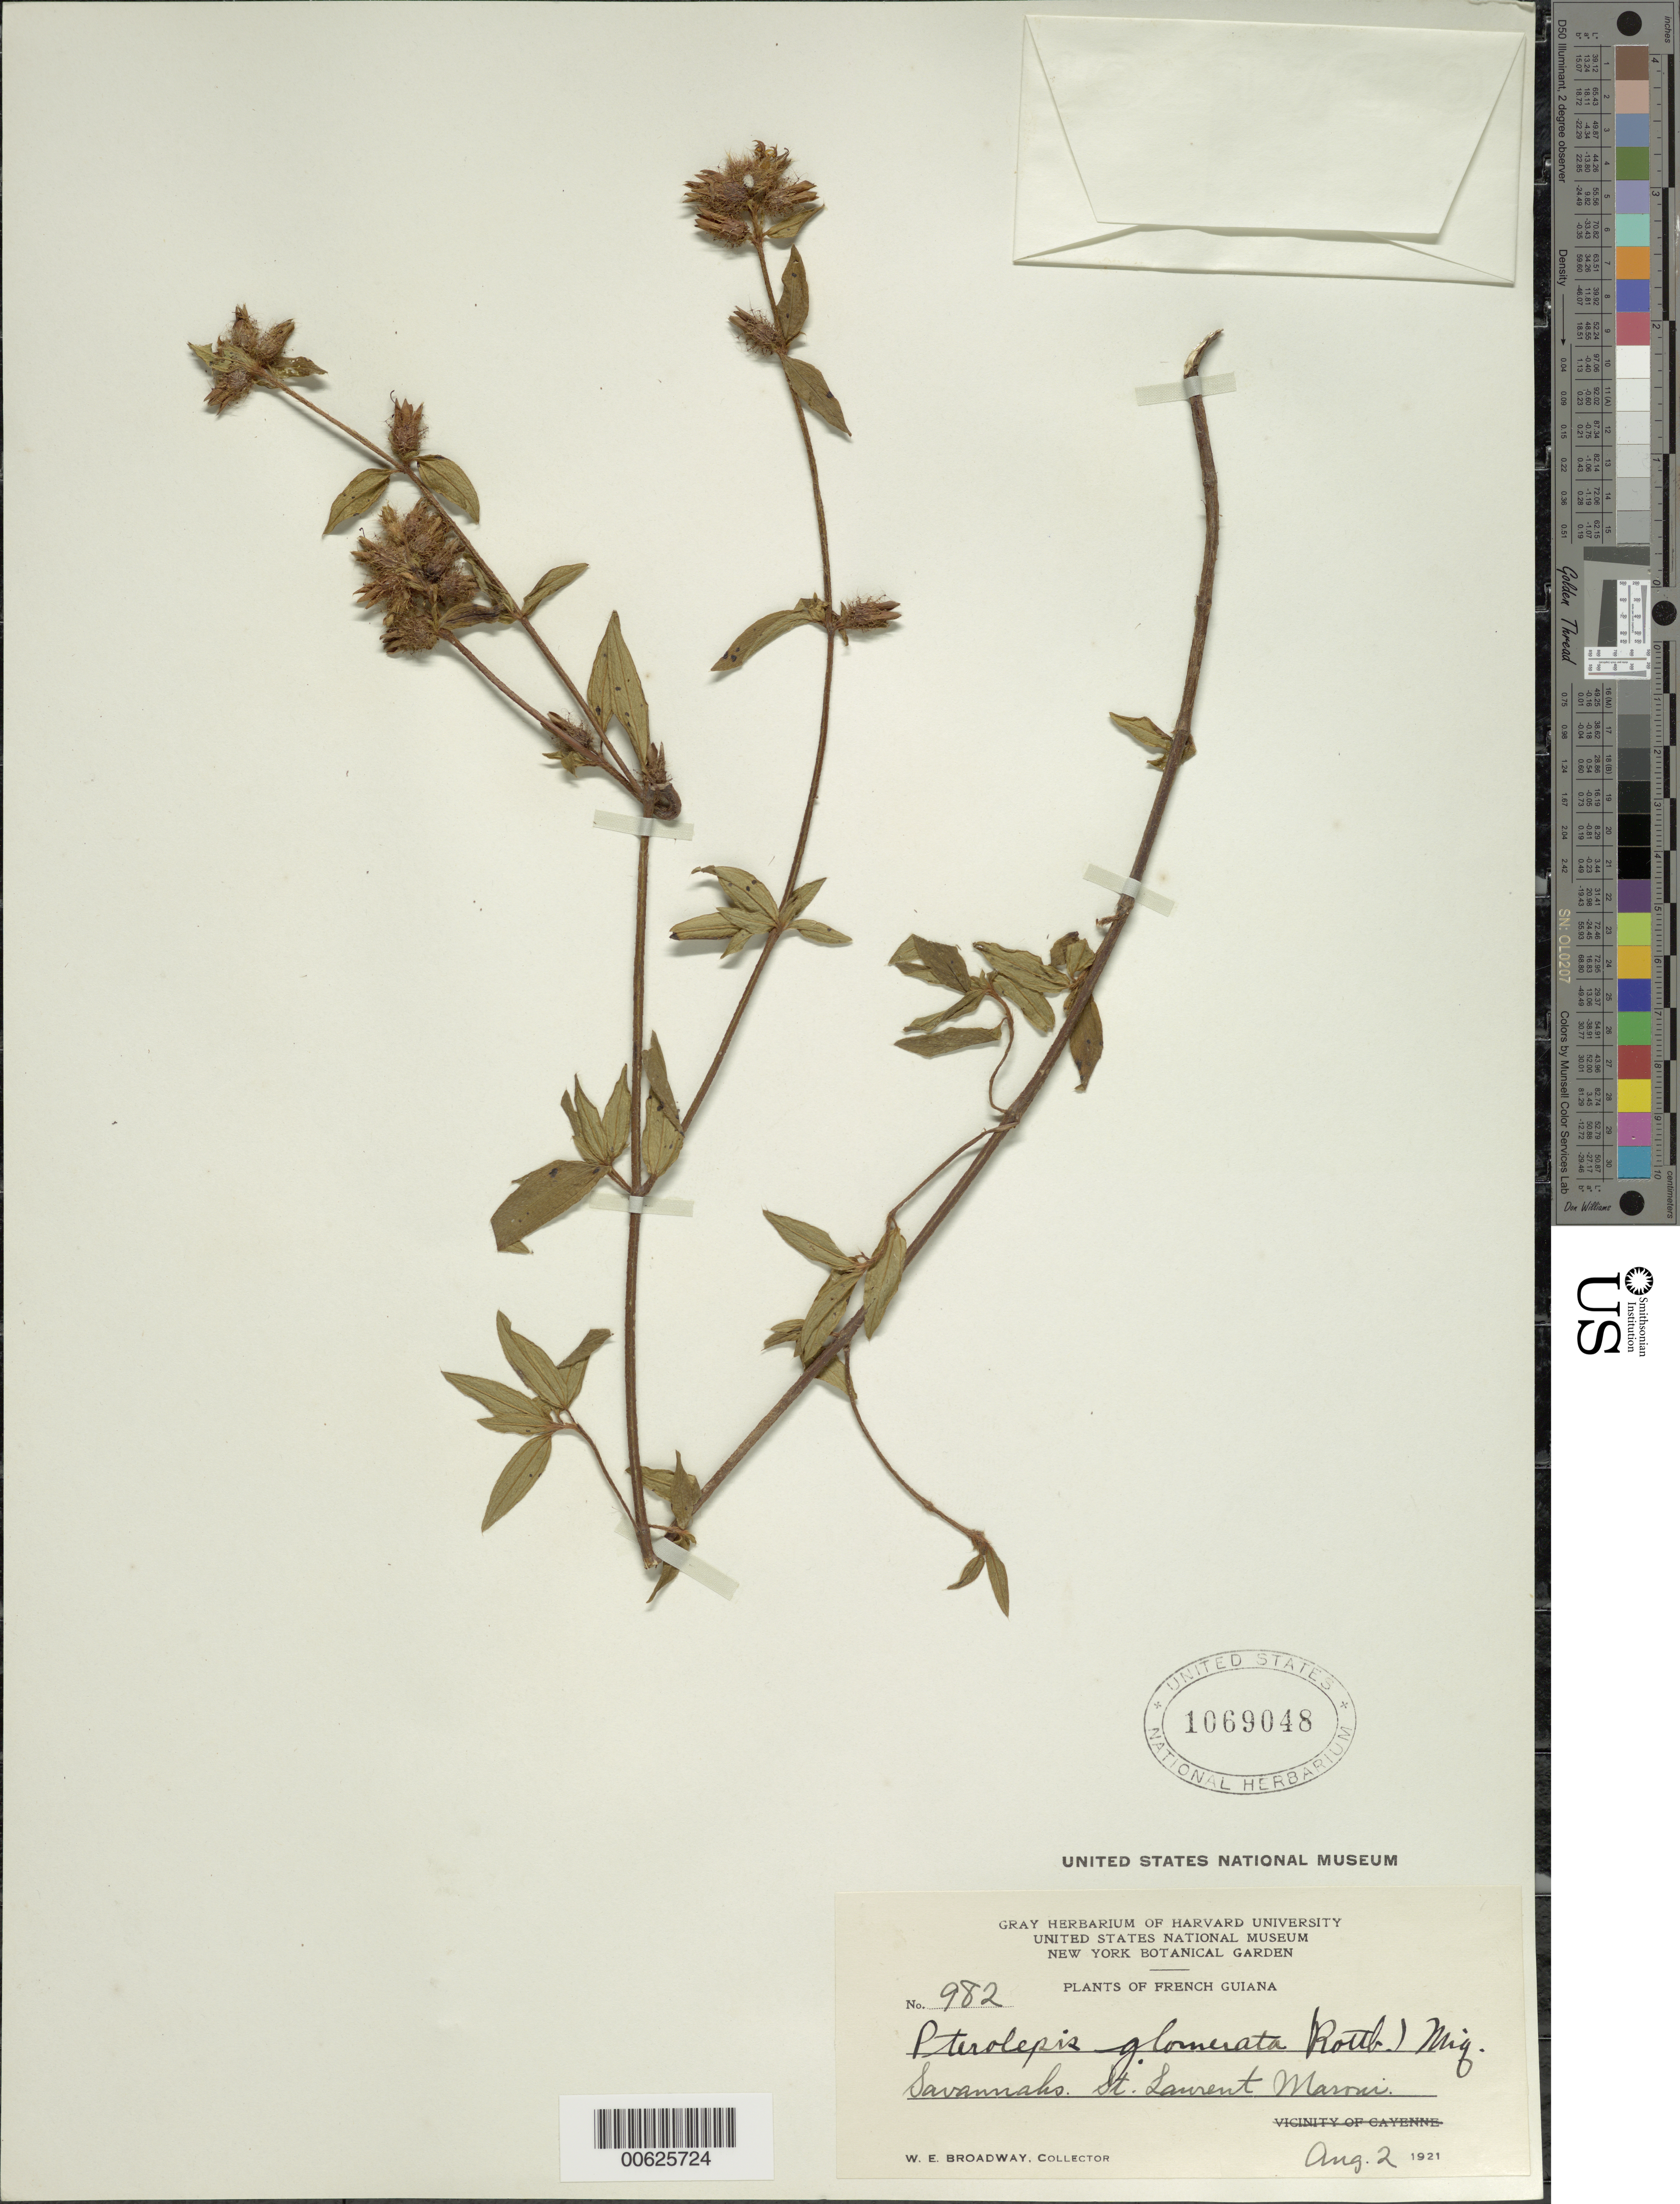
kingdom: Plantae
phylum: Tracheophyta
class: Magnoliopsida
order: Myrtales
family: Melastomataceae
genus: Pterolepis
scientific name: Pterolepis glomerata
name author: (Rottb.) Miq.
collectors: W. E. Broadway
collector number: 982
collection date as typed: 2-Aug-21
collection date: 1921-08-02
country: French Guiana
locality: St. Laurent du Maroni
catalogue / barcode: US 1069048